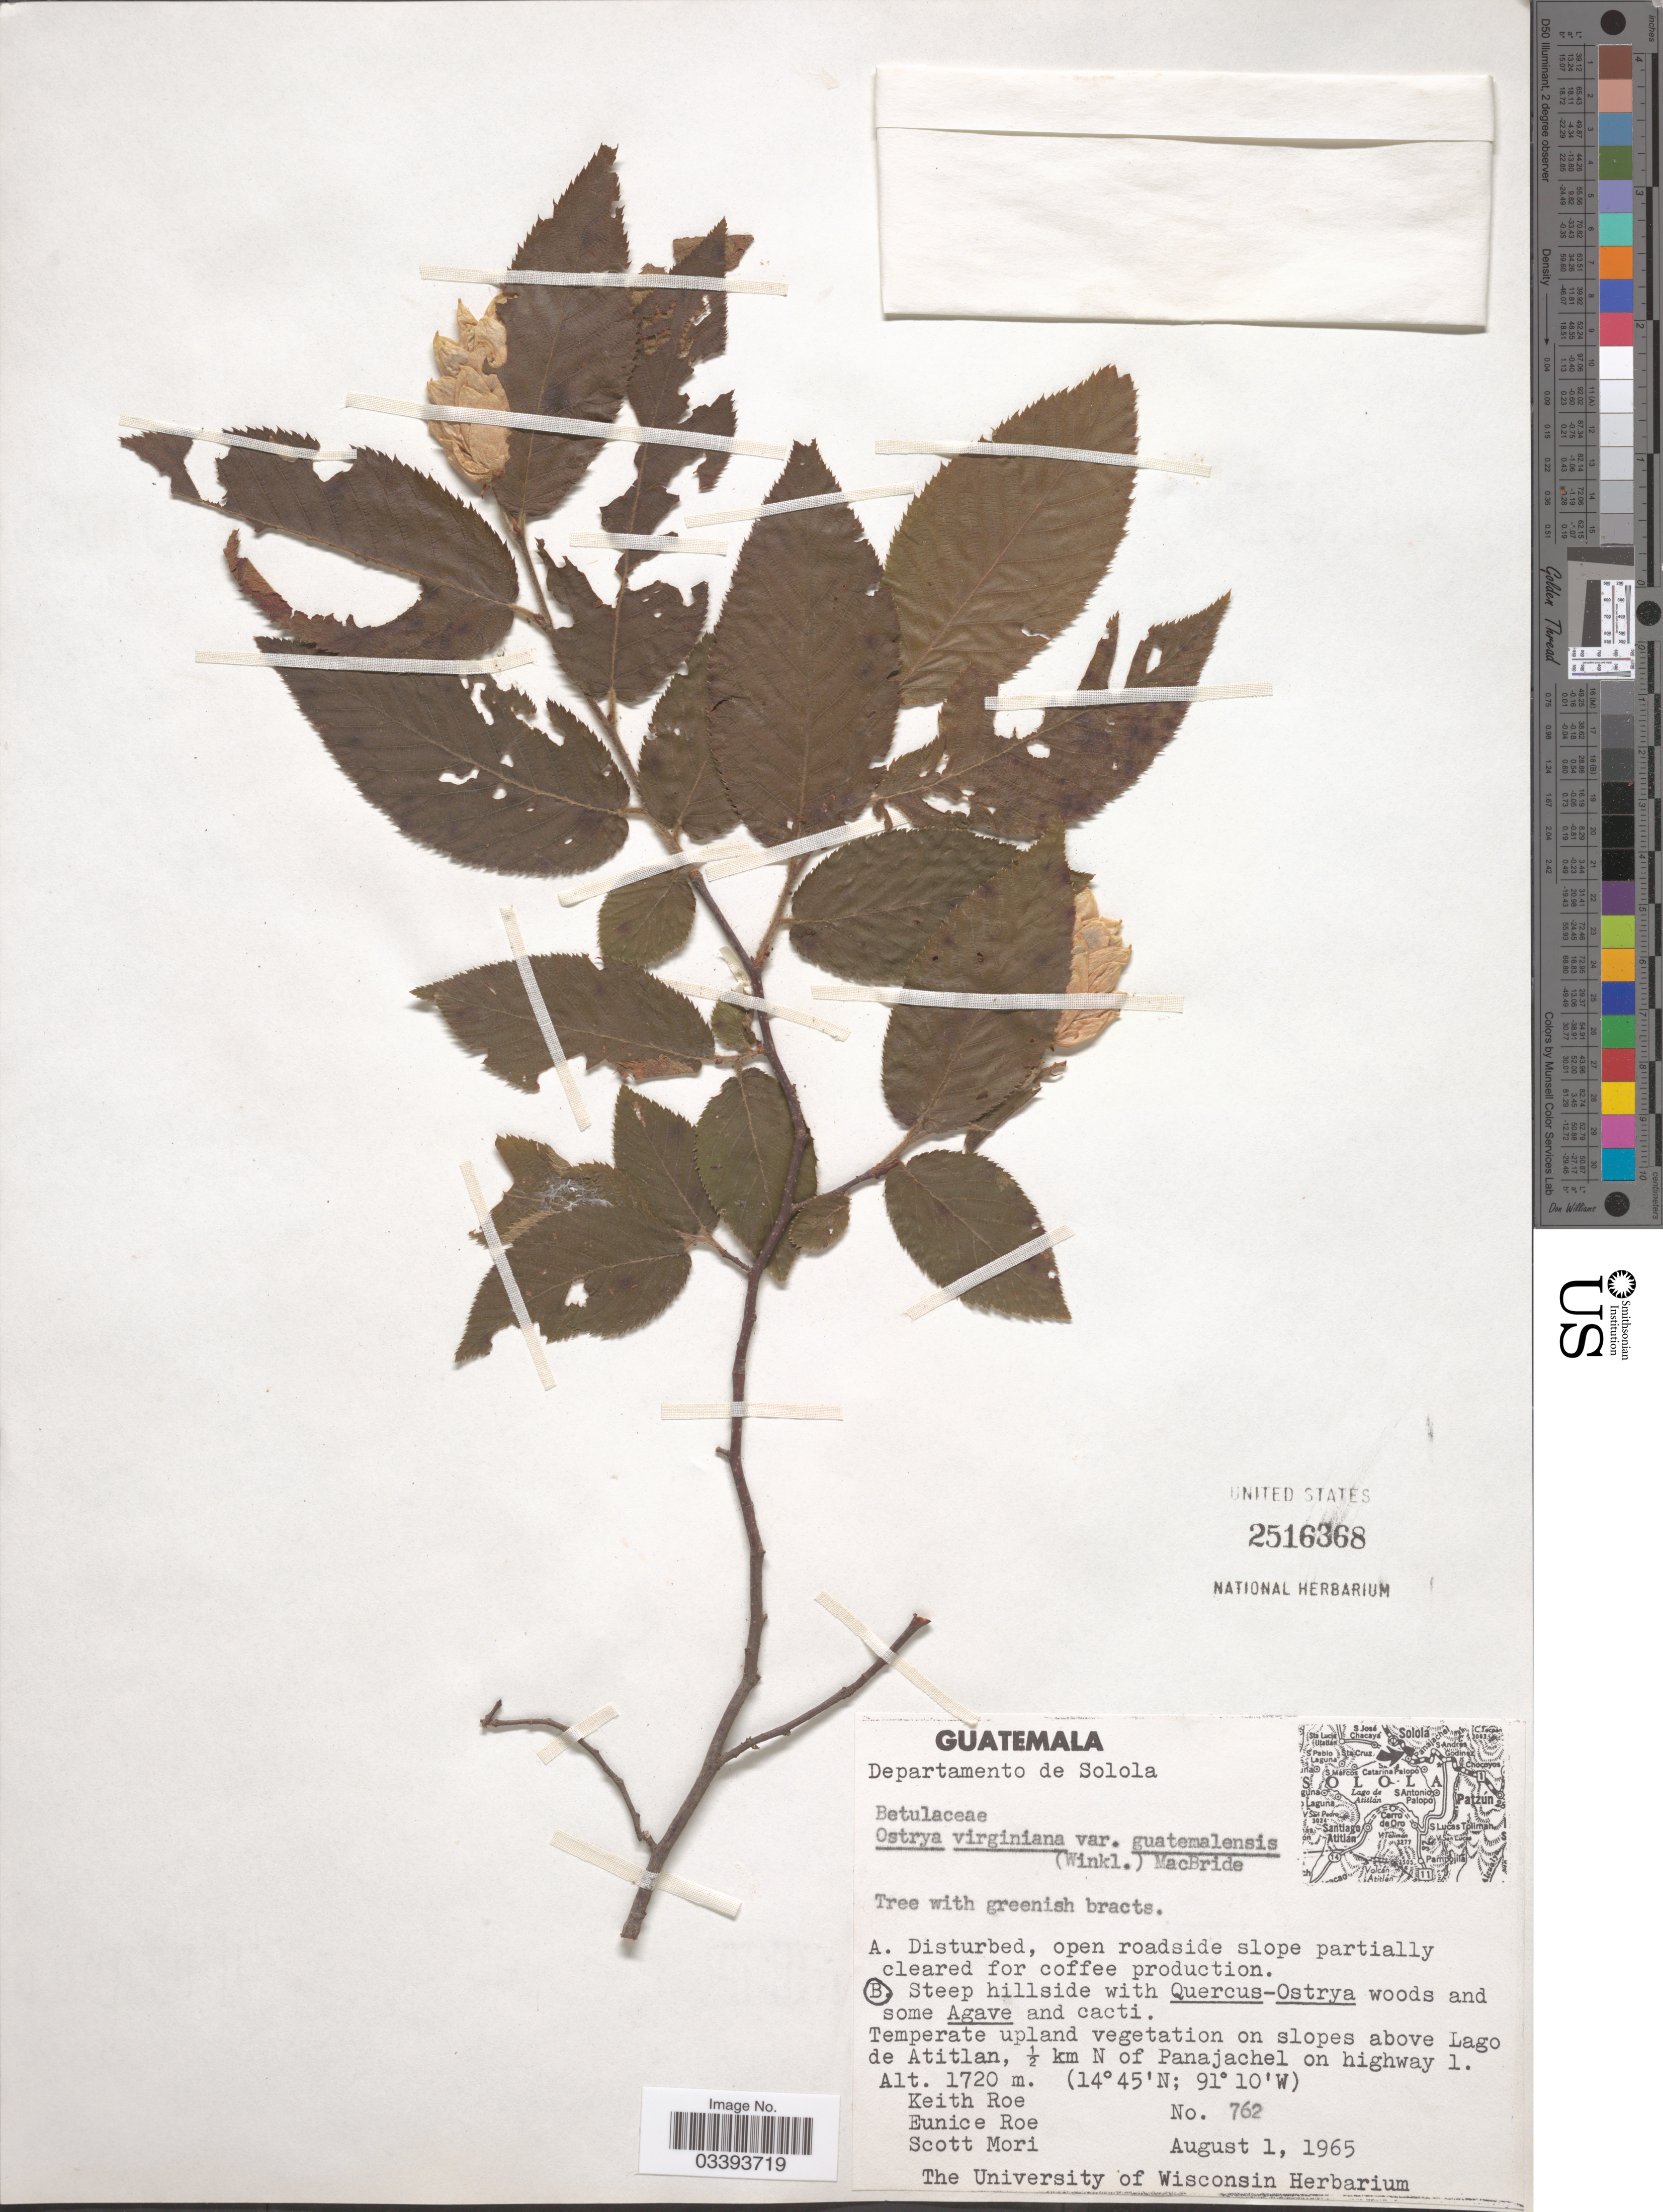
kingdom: Plantae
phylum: Tracheophyta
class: Magnoliopsida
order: Fagales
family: Betulaceae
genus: Ostrya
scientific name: Ostrya virginiana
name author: (Mill.) K. Koch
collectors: K. E. Roe, E. Roe & S. Mori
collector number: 762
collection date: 1965-08-01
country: Guatemala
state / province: Sololá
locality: Departamento de Solola. On slopes above Lago de Atitlan, ½ km N of Panajachel on highway 1.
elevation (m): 1720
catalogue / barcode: US 2516368